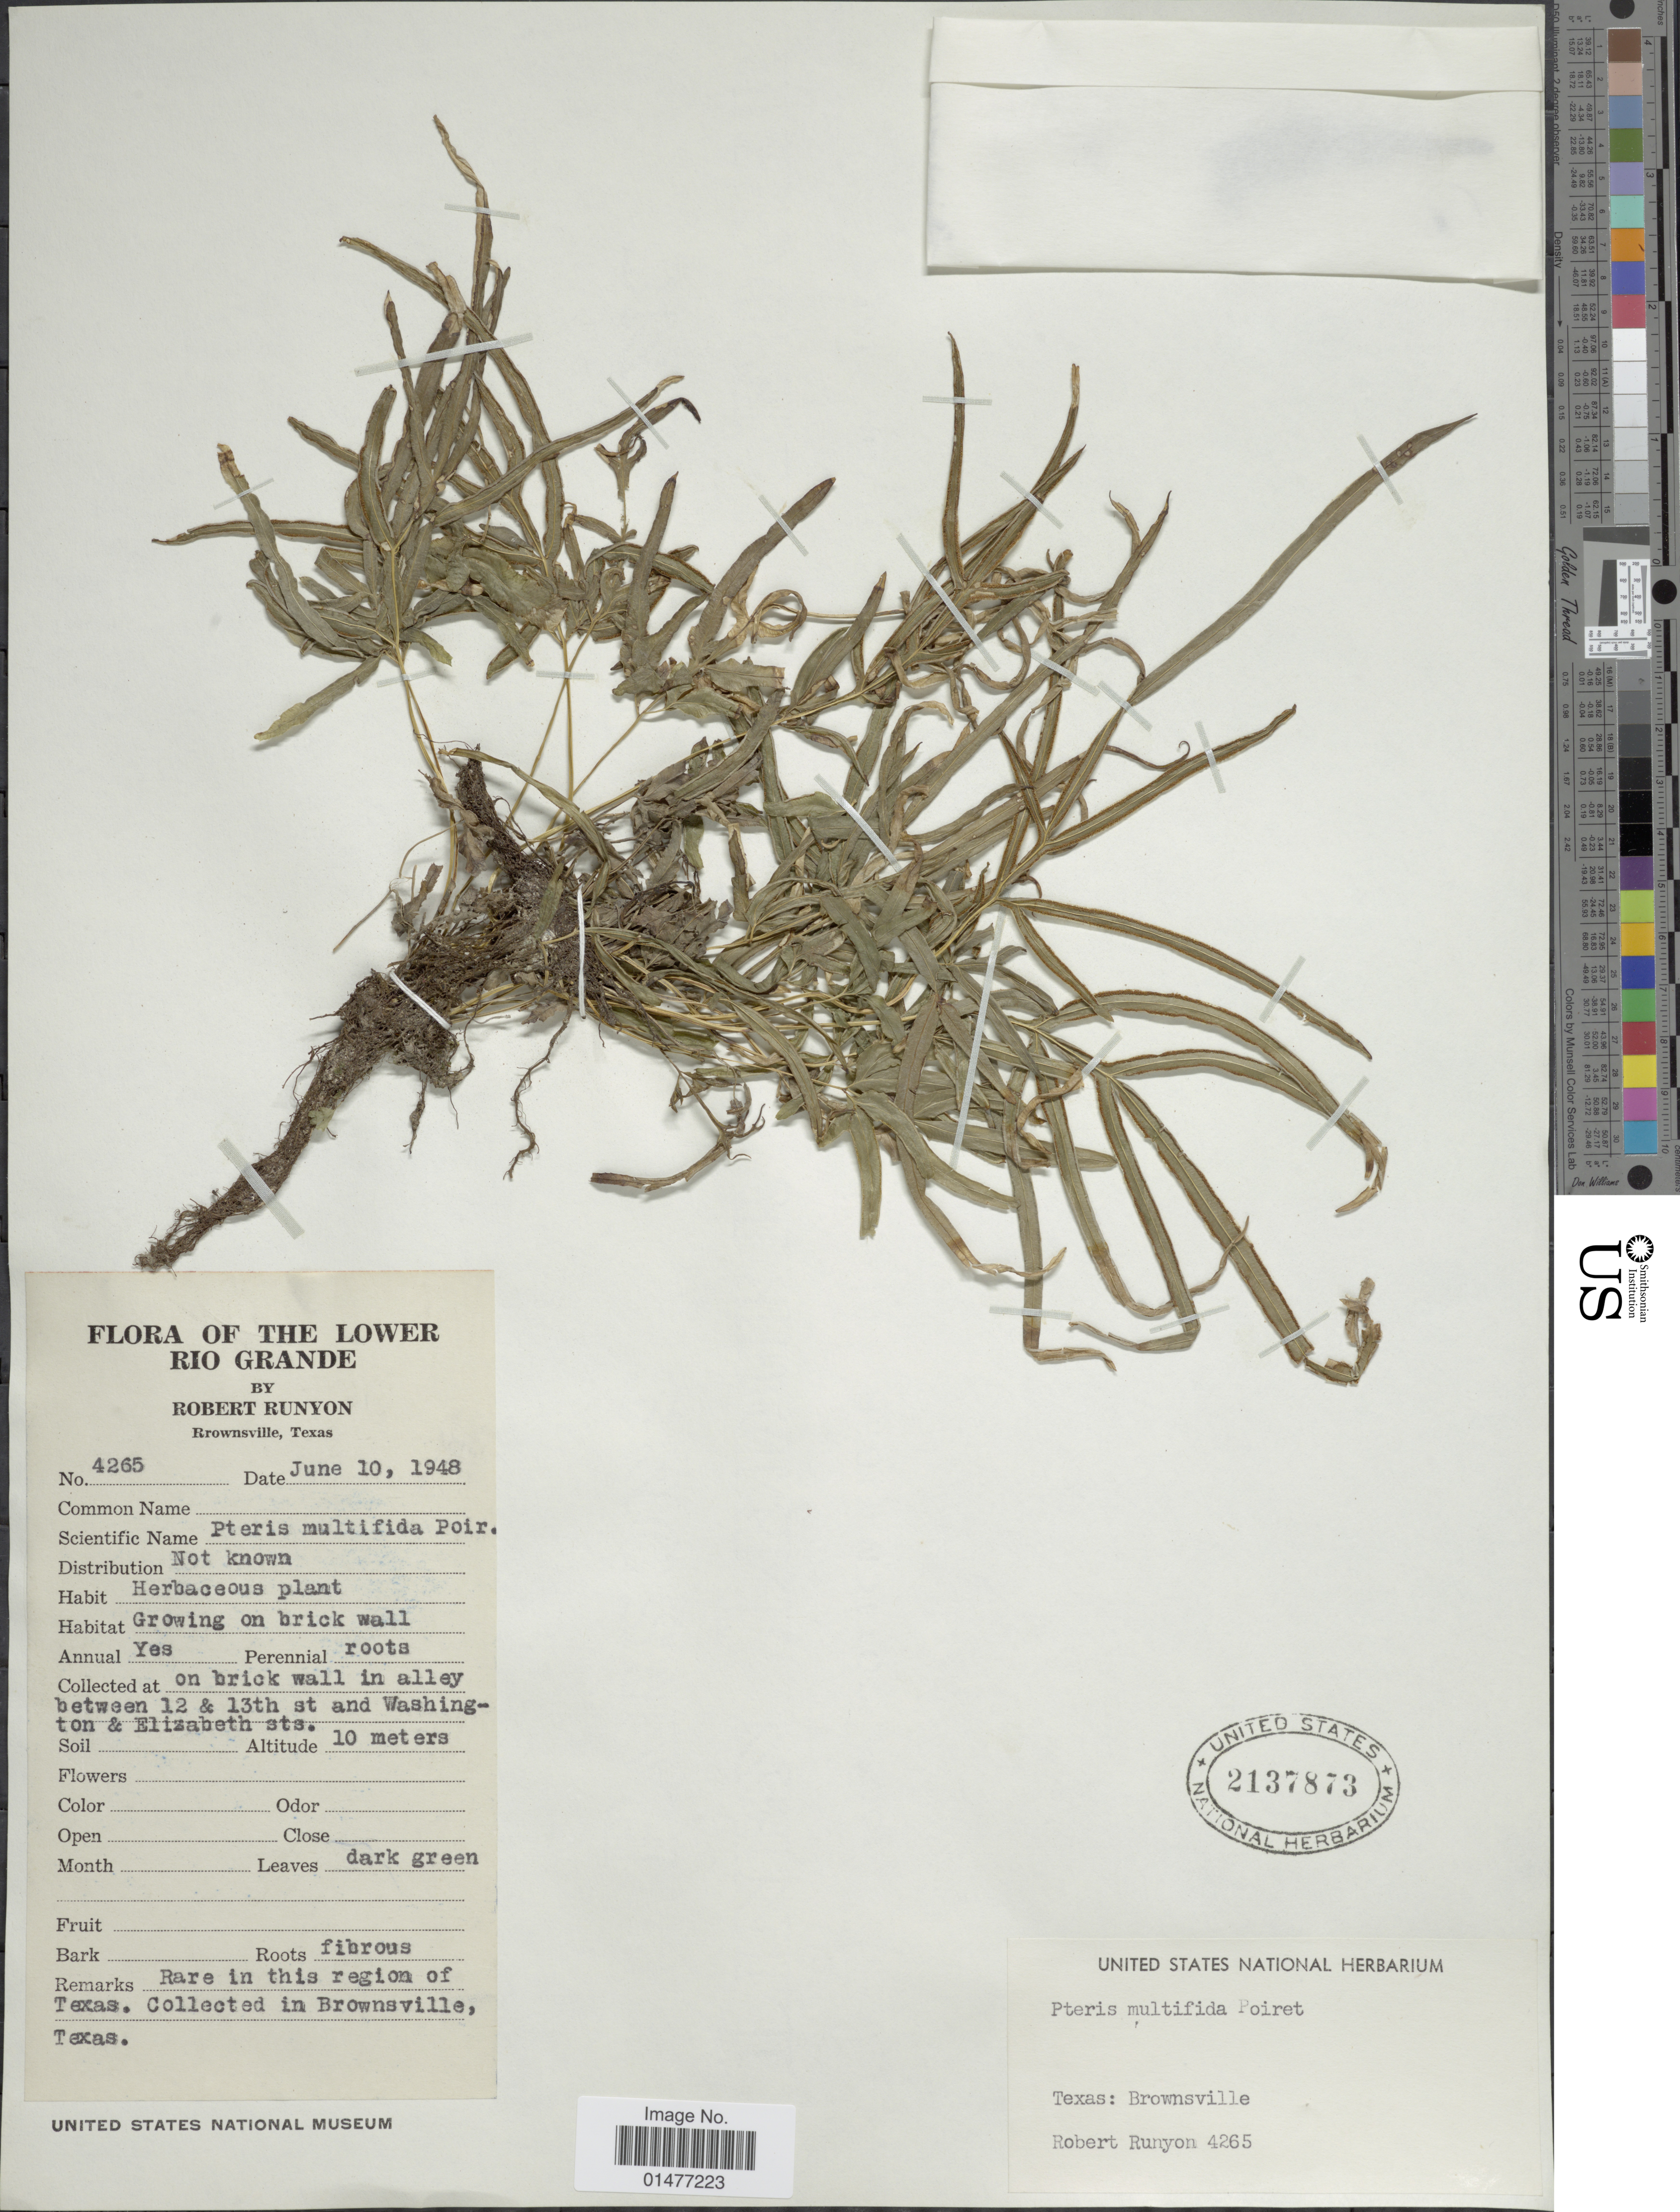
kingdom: Plantae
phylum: Tracheophyta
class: Polypodiopsida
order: Polypodiales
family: Pteridaceae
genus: Pteris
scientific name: Pteris multifida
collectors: R. Runyon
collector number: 4265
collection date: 1948-06-10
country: United States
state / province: Texas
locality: Texas: Brownsville, Flora of the lower Rio Grande, on brick wall in alley between 12 & 13th st and Washington & Elizabeth sts.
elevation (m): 10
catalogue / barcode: US 2137873